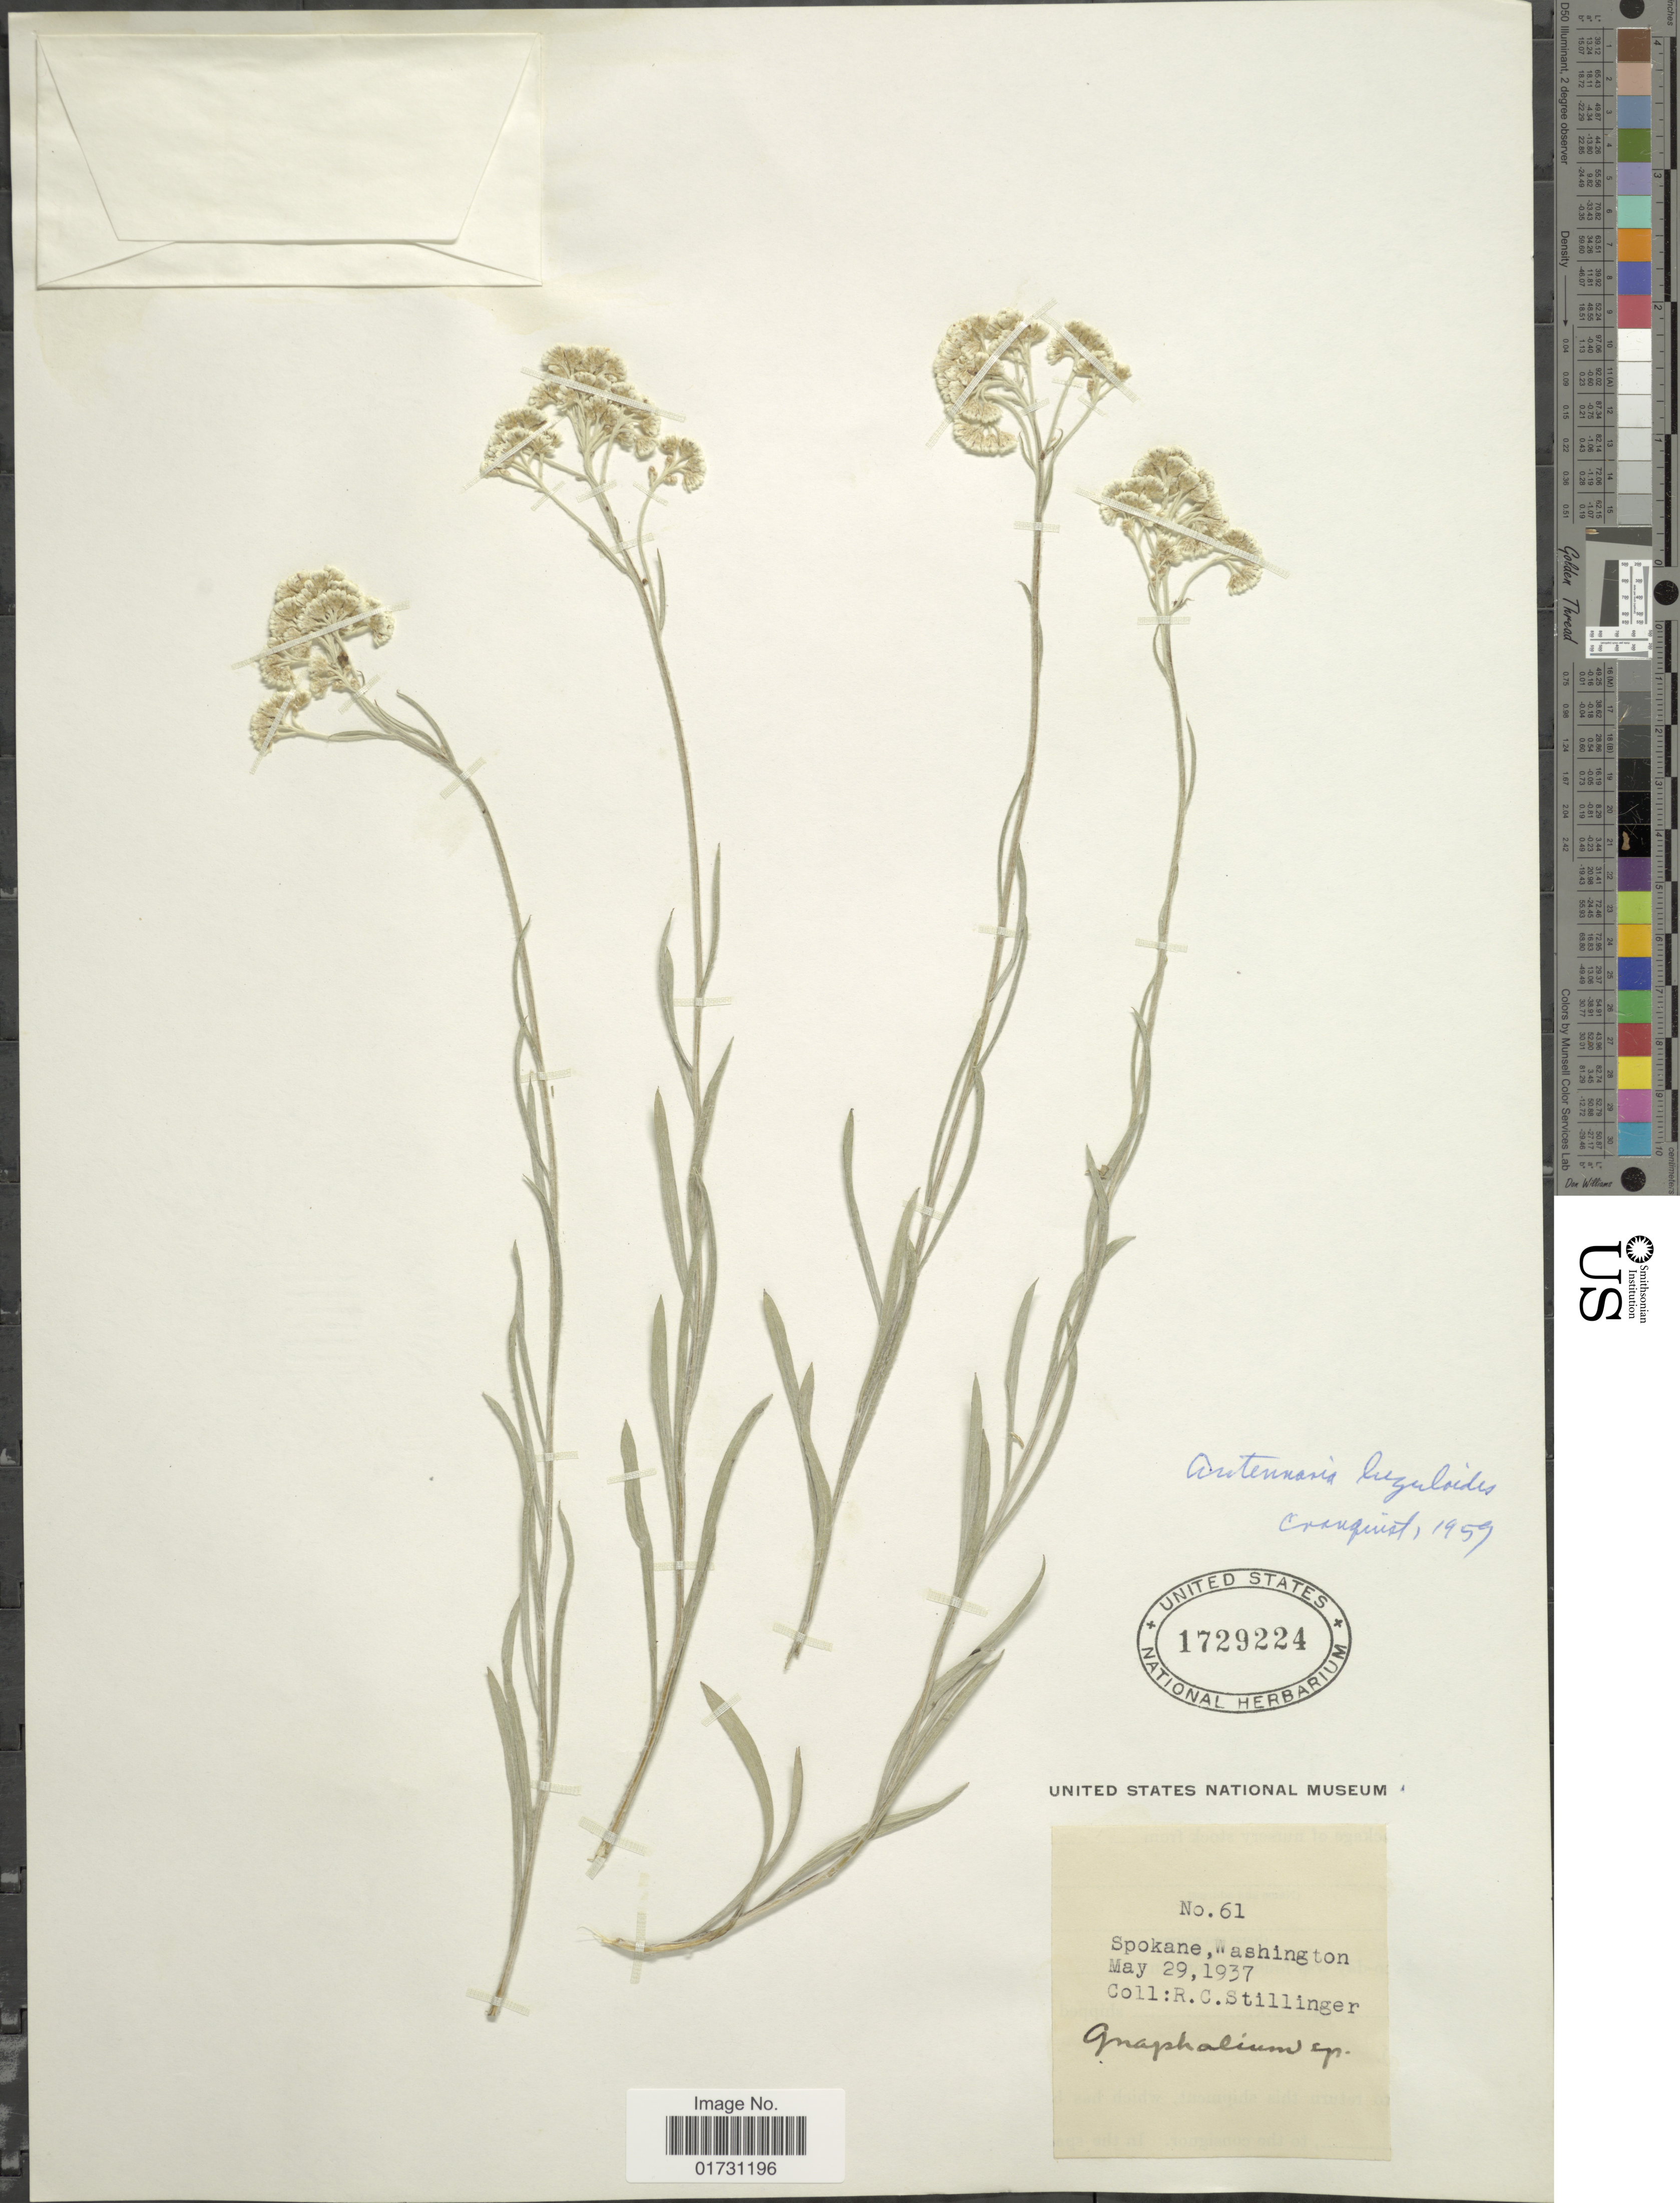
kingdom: Plantae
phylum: Tracheophyta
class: Magnoliopsida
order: Asterales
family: Asteraceae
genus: Antennaria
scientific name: Antennaria luzuloides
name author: Torr. & A. Gray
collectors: R. Stillinger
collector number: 61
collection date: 1937-05-29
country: United States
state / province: Washington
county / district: Spokane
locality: Spokane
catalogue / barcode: US 1729224